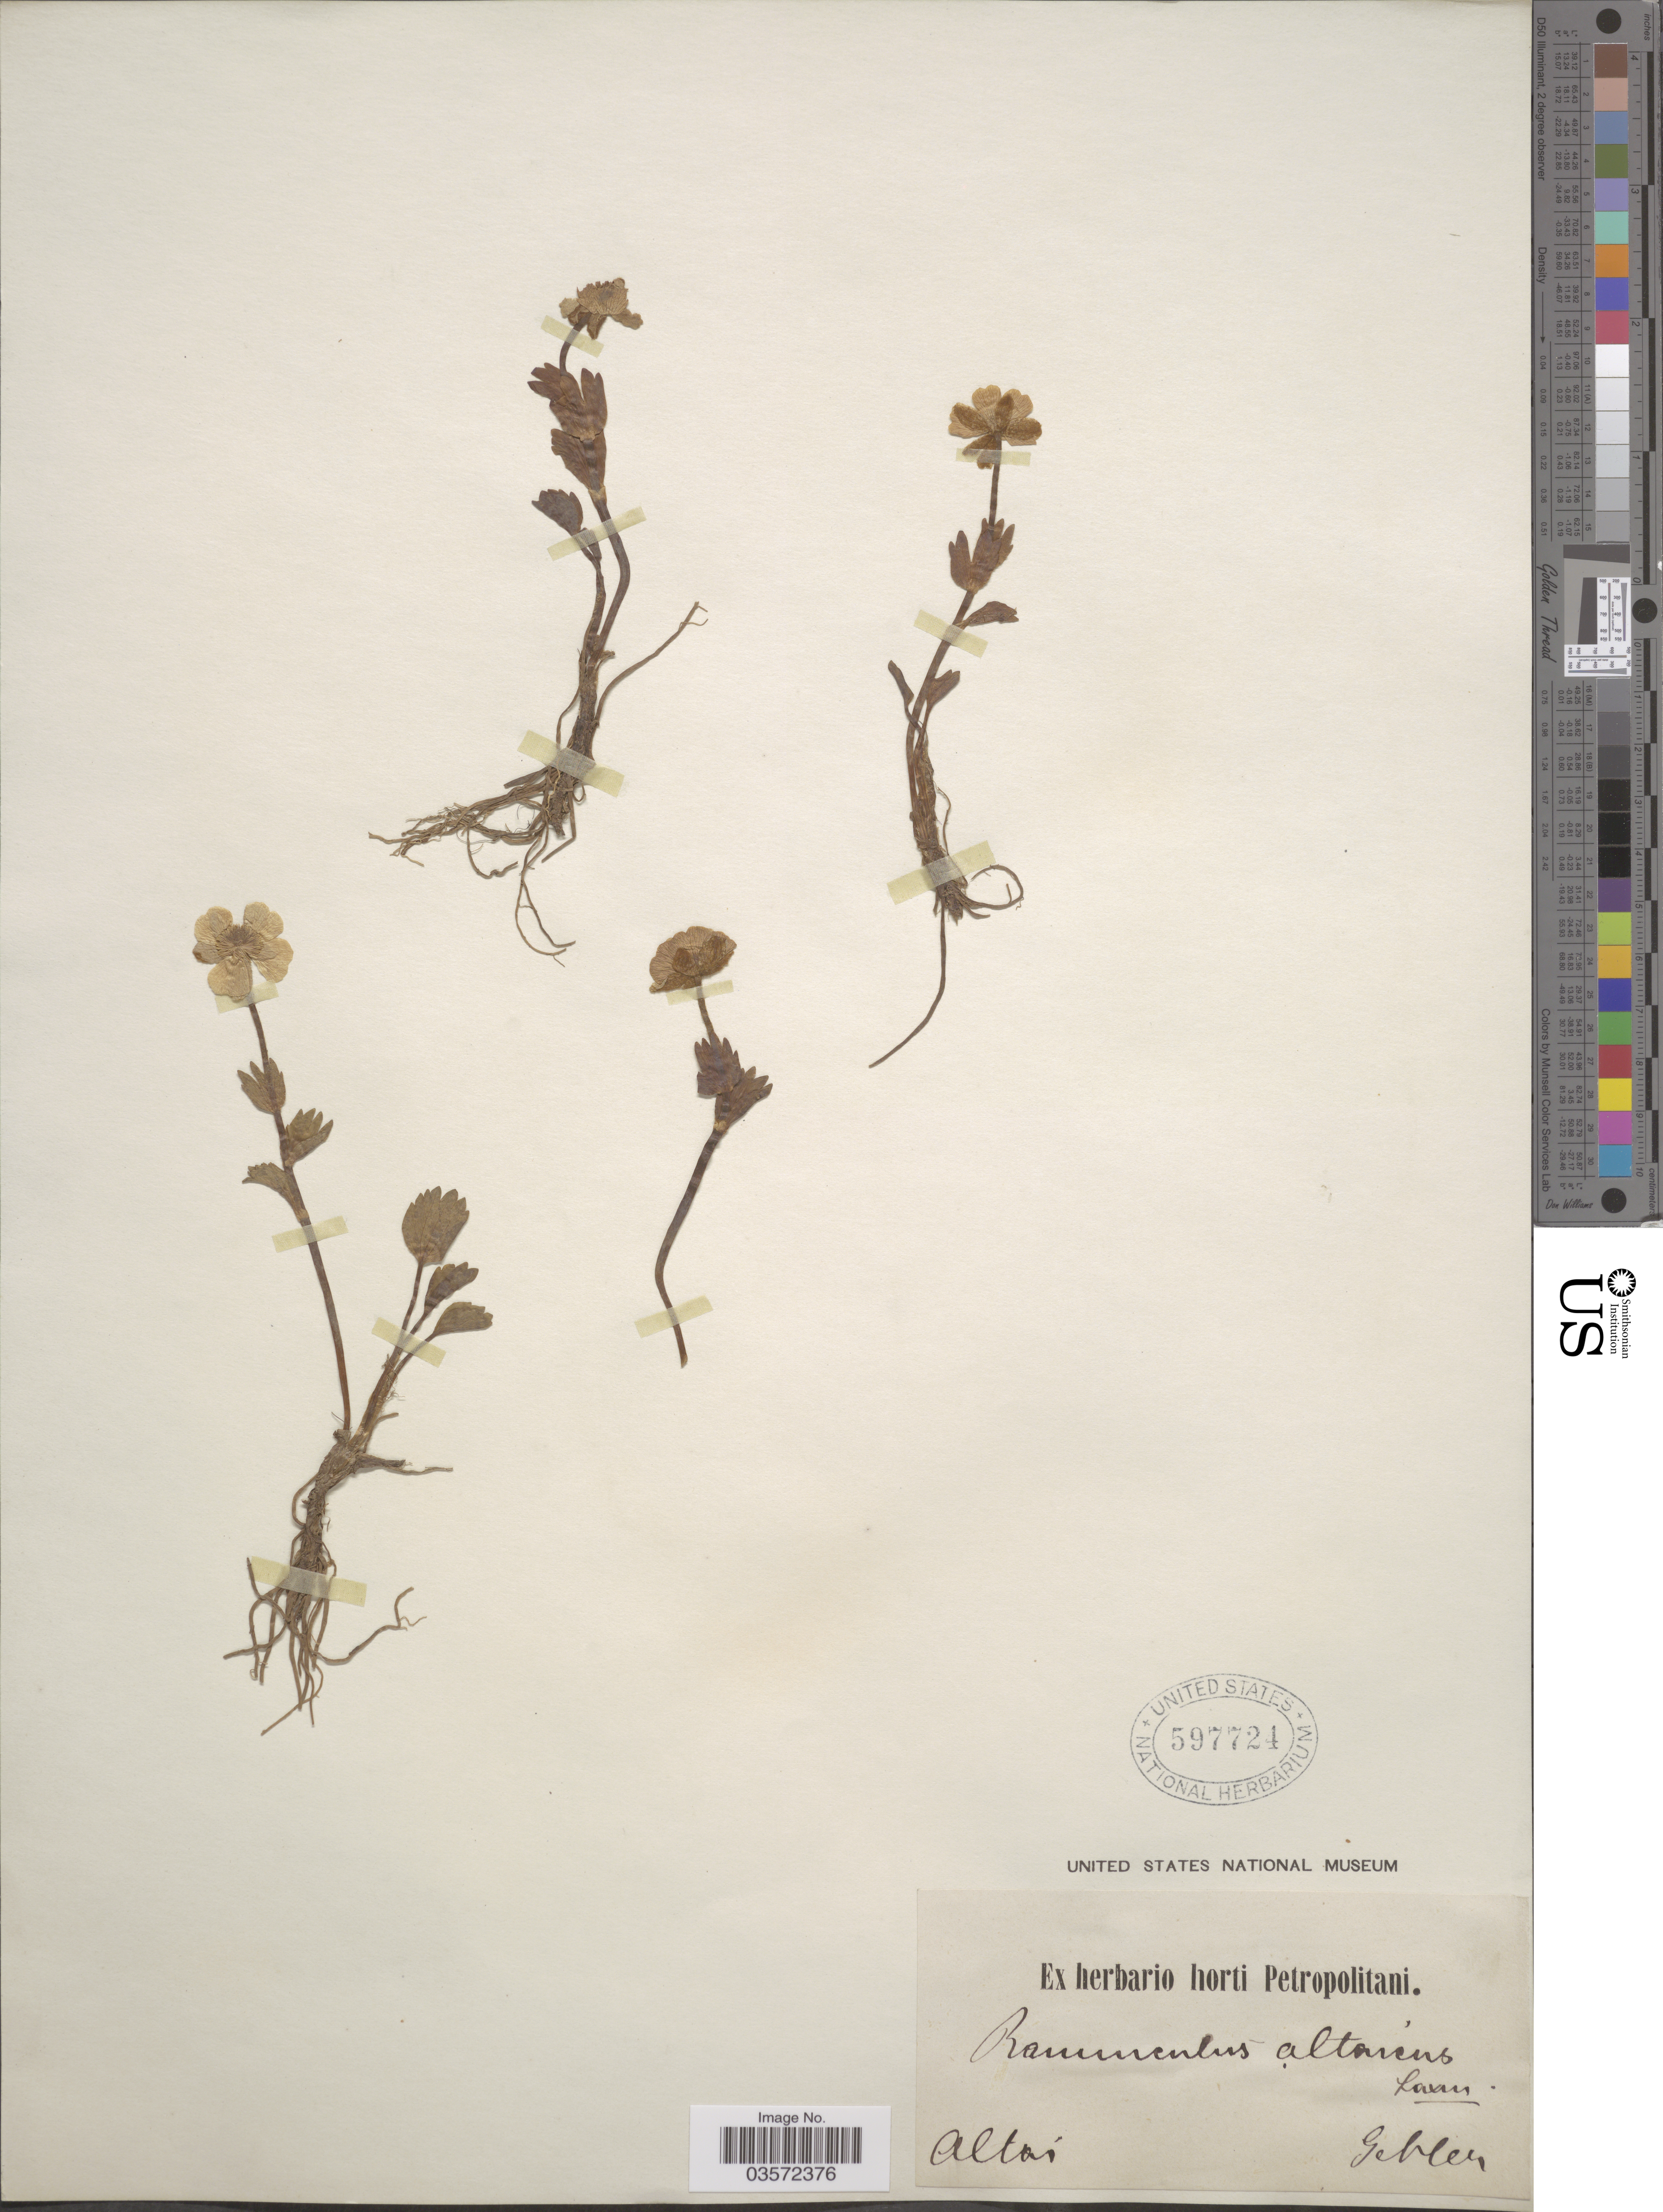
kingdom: Plantae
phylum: Tracheophyta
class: Magnoliopsida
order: Ranunculales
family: Ranunculaceae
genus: Ranunculus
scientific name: Ranunculus altaicus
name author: Laxm.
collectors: Gebler, --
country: Russian Federation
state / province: Altai Republic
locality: Altai.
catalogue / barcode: US 597724